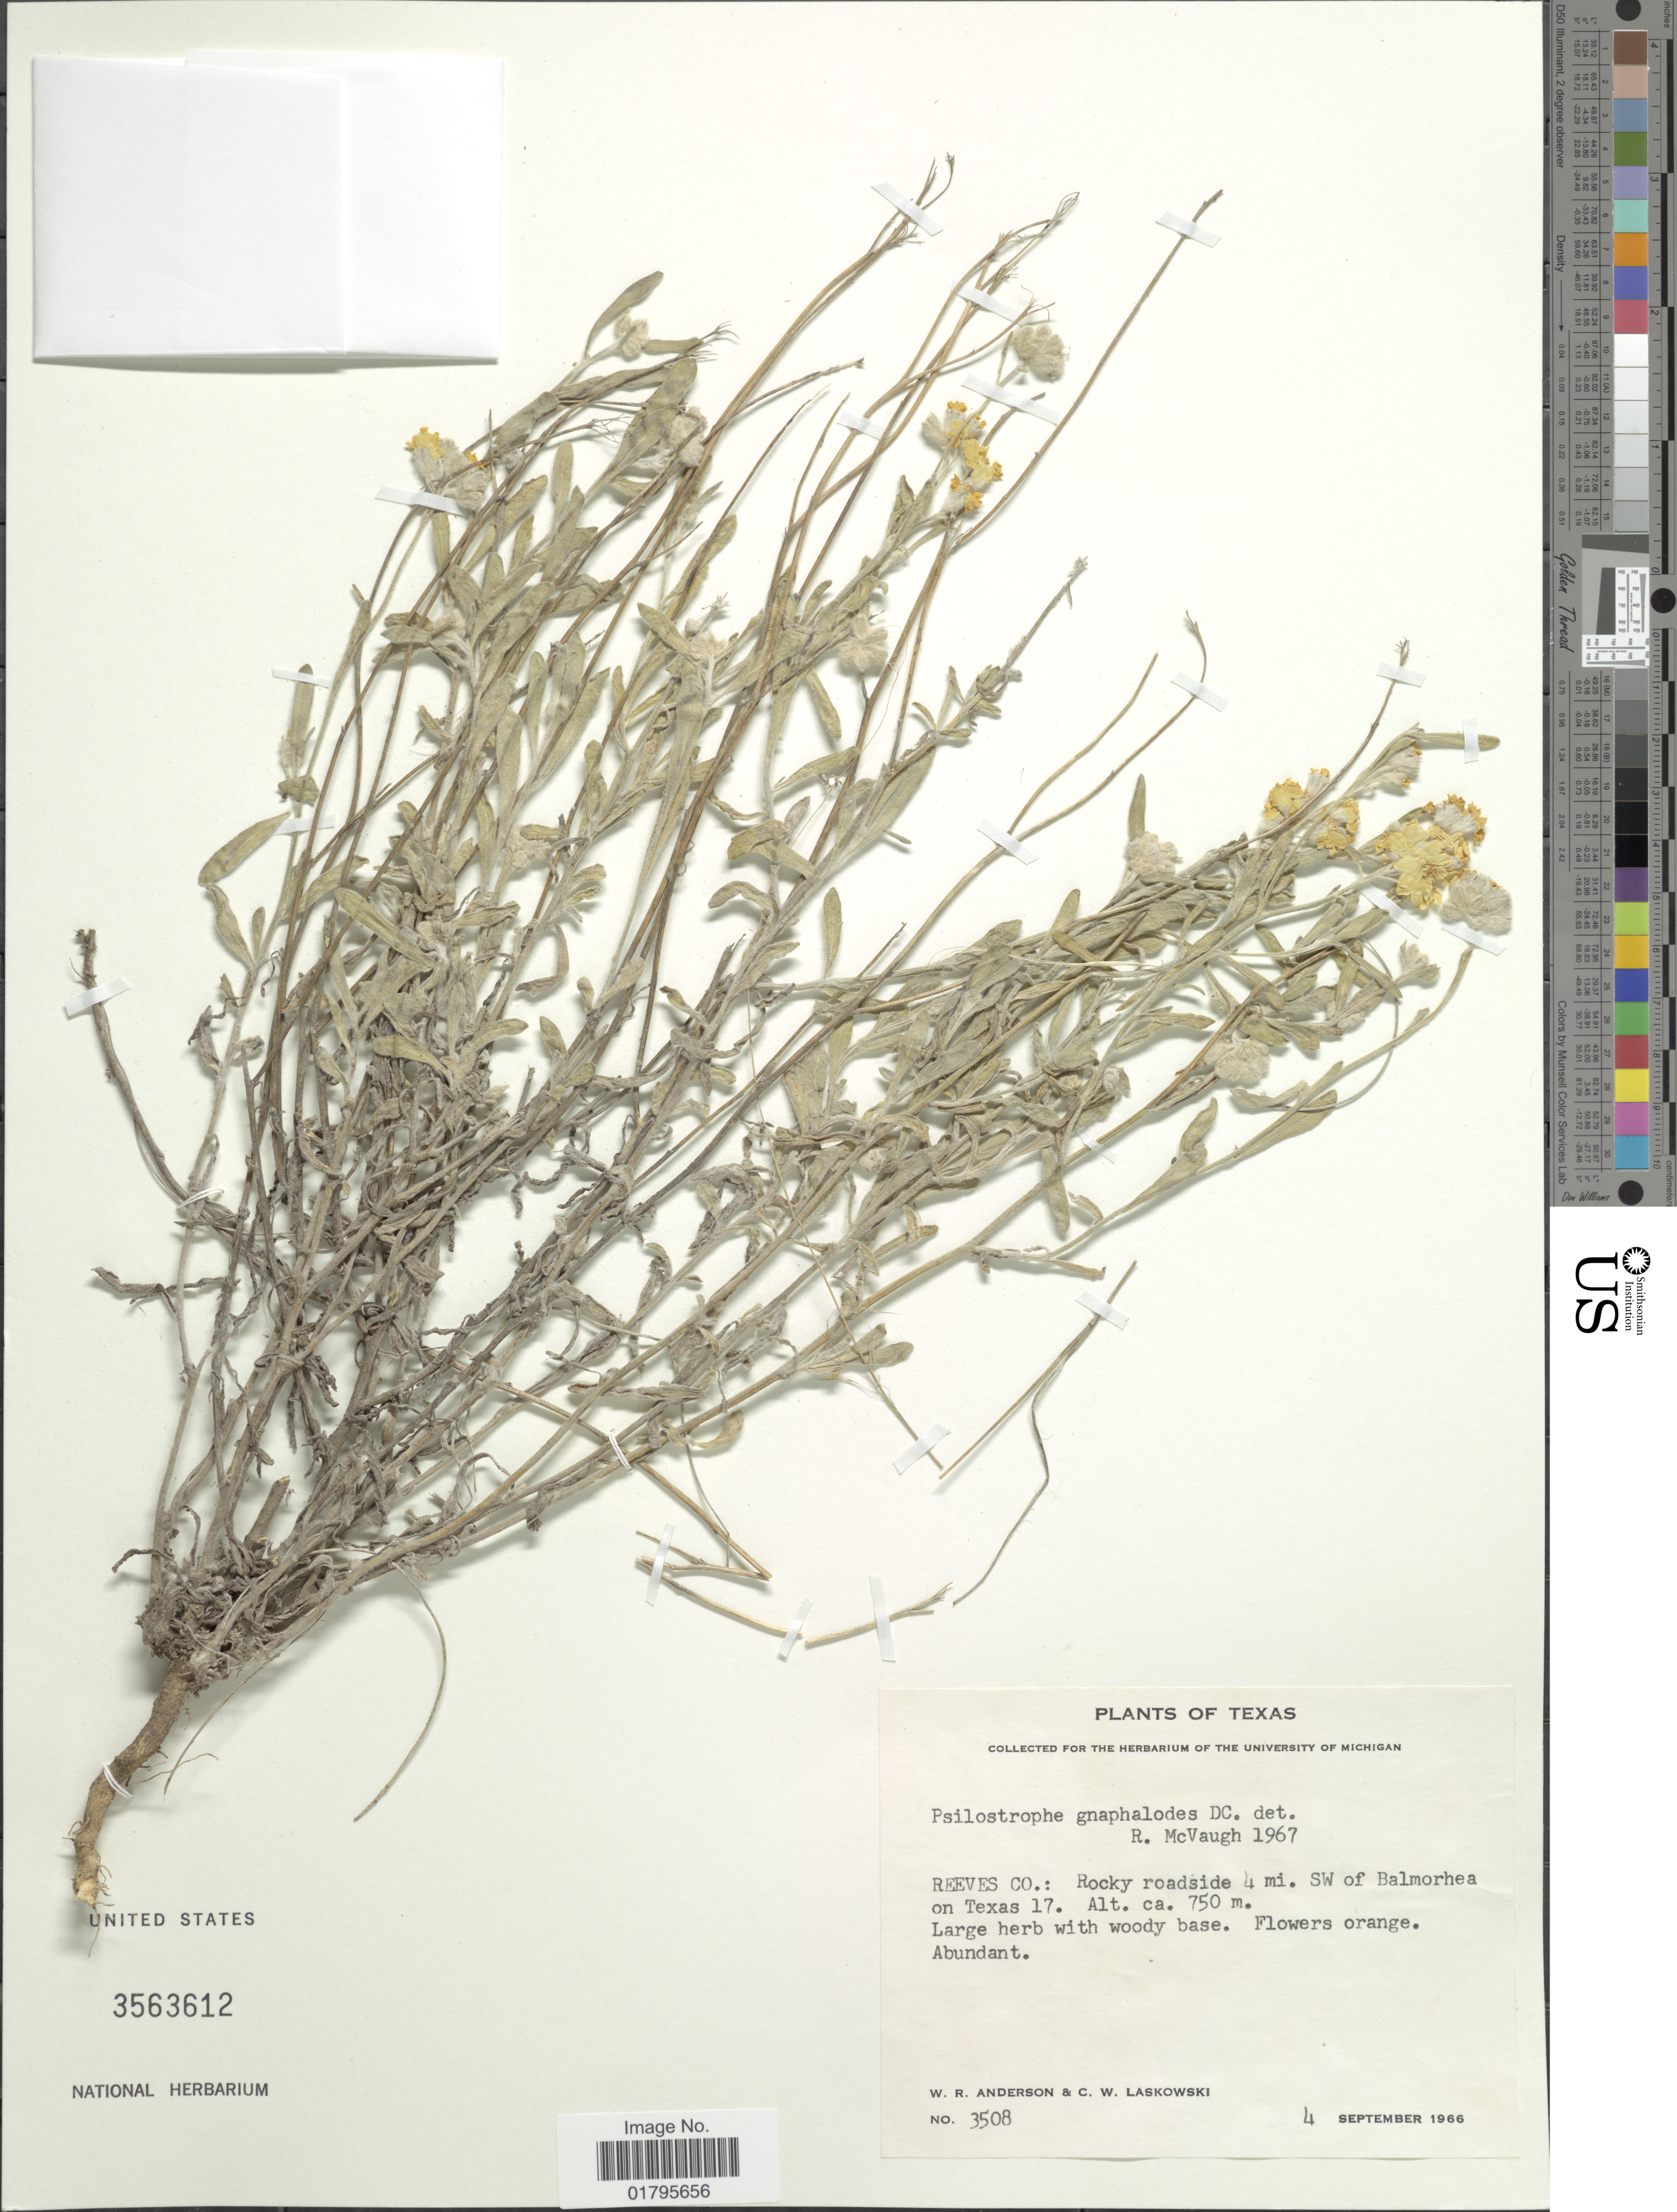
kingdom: Plantae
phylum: Tracheophyta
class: Magnoliopsida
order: Asterales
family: Asteraceae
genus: Psilostrophe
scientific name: Psilostrophe gnaphaloides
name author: DC.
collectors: W. Anderson & C. Laskowski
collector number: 3508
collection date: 1966-09-04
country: United States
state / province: Texas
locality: Reeves Co: Rocky roadside 4 mi. SW of Balmorhea on Texas 17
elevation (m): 750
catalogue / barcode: US 3563612